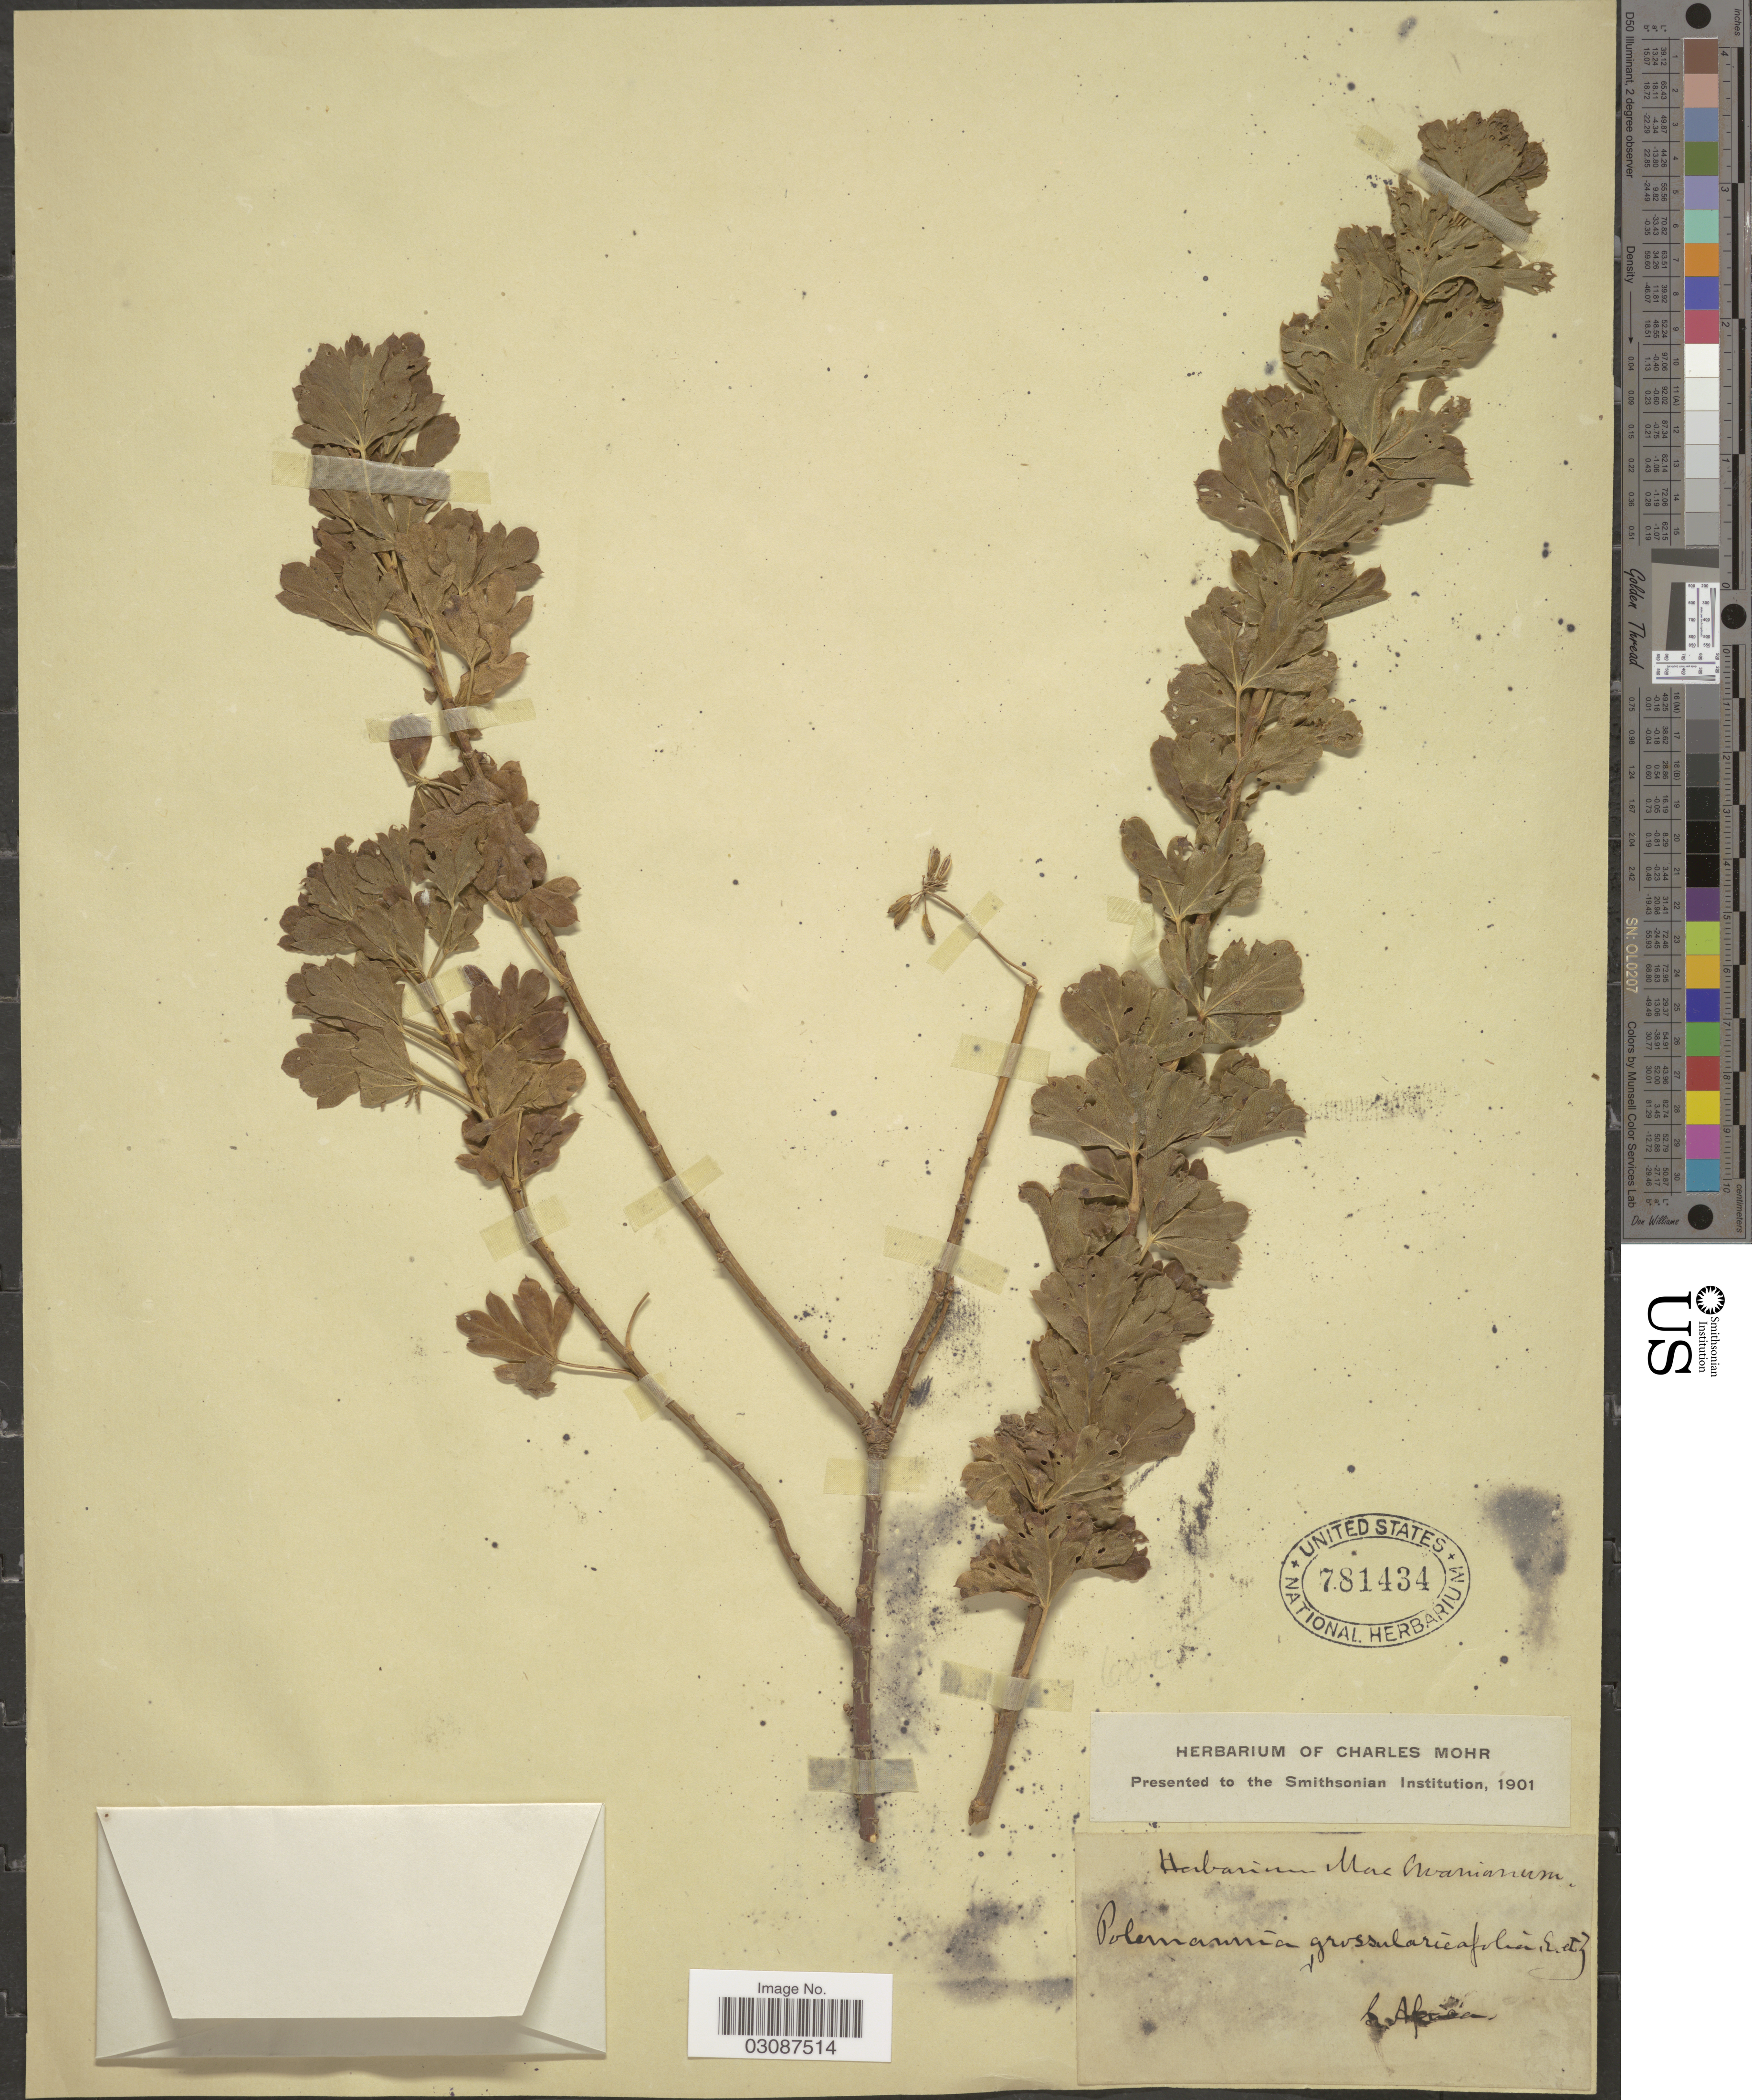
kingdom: Plantae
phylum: Tracheophyta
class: Magnoliopsida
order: Apiales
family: Apiaceae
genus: Polemannia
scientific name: Polemannia grossulariifolia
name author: Eckl. & Zeyh.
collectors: ex herb. MacOwanianum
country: South Africa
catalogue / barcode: US 781434